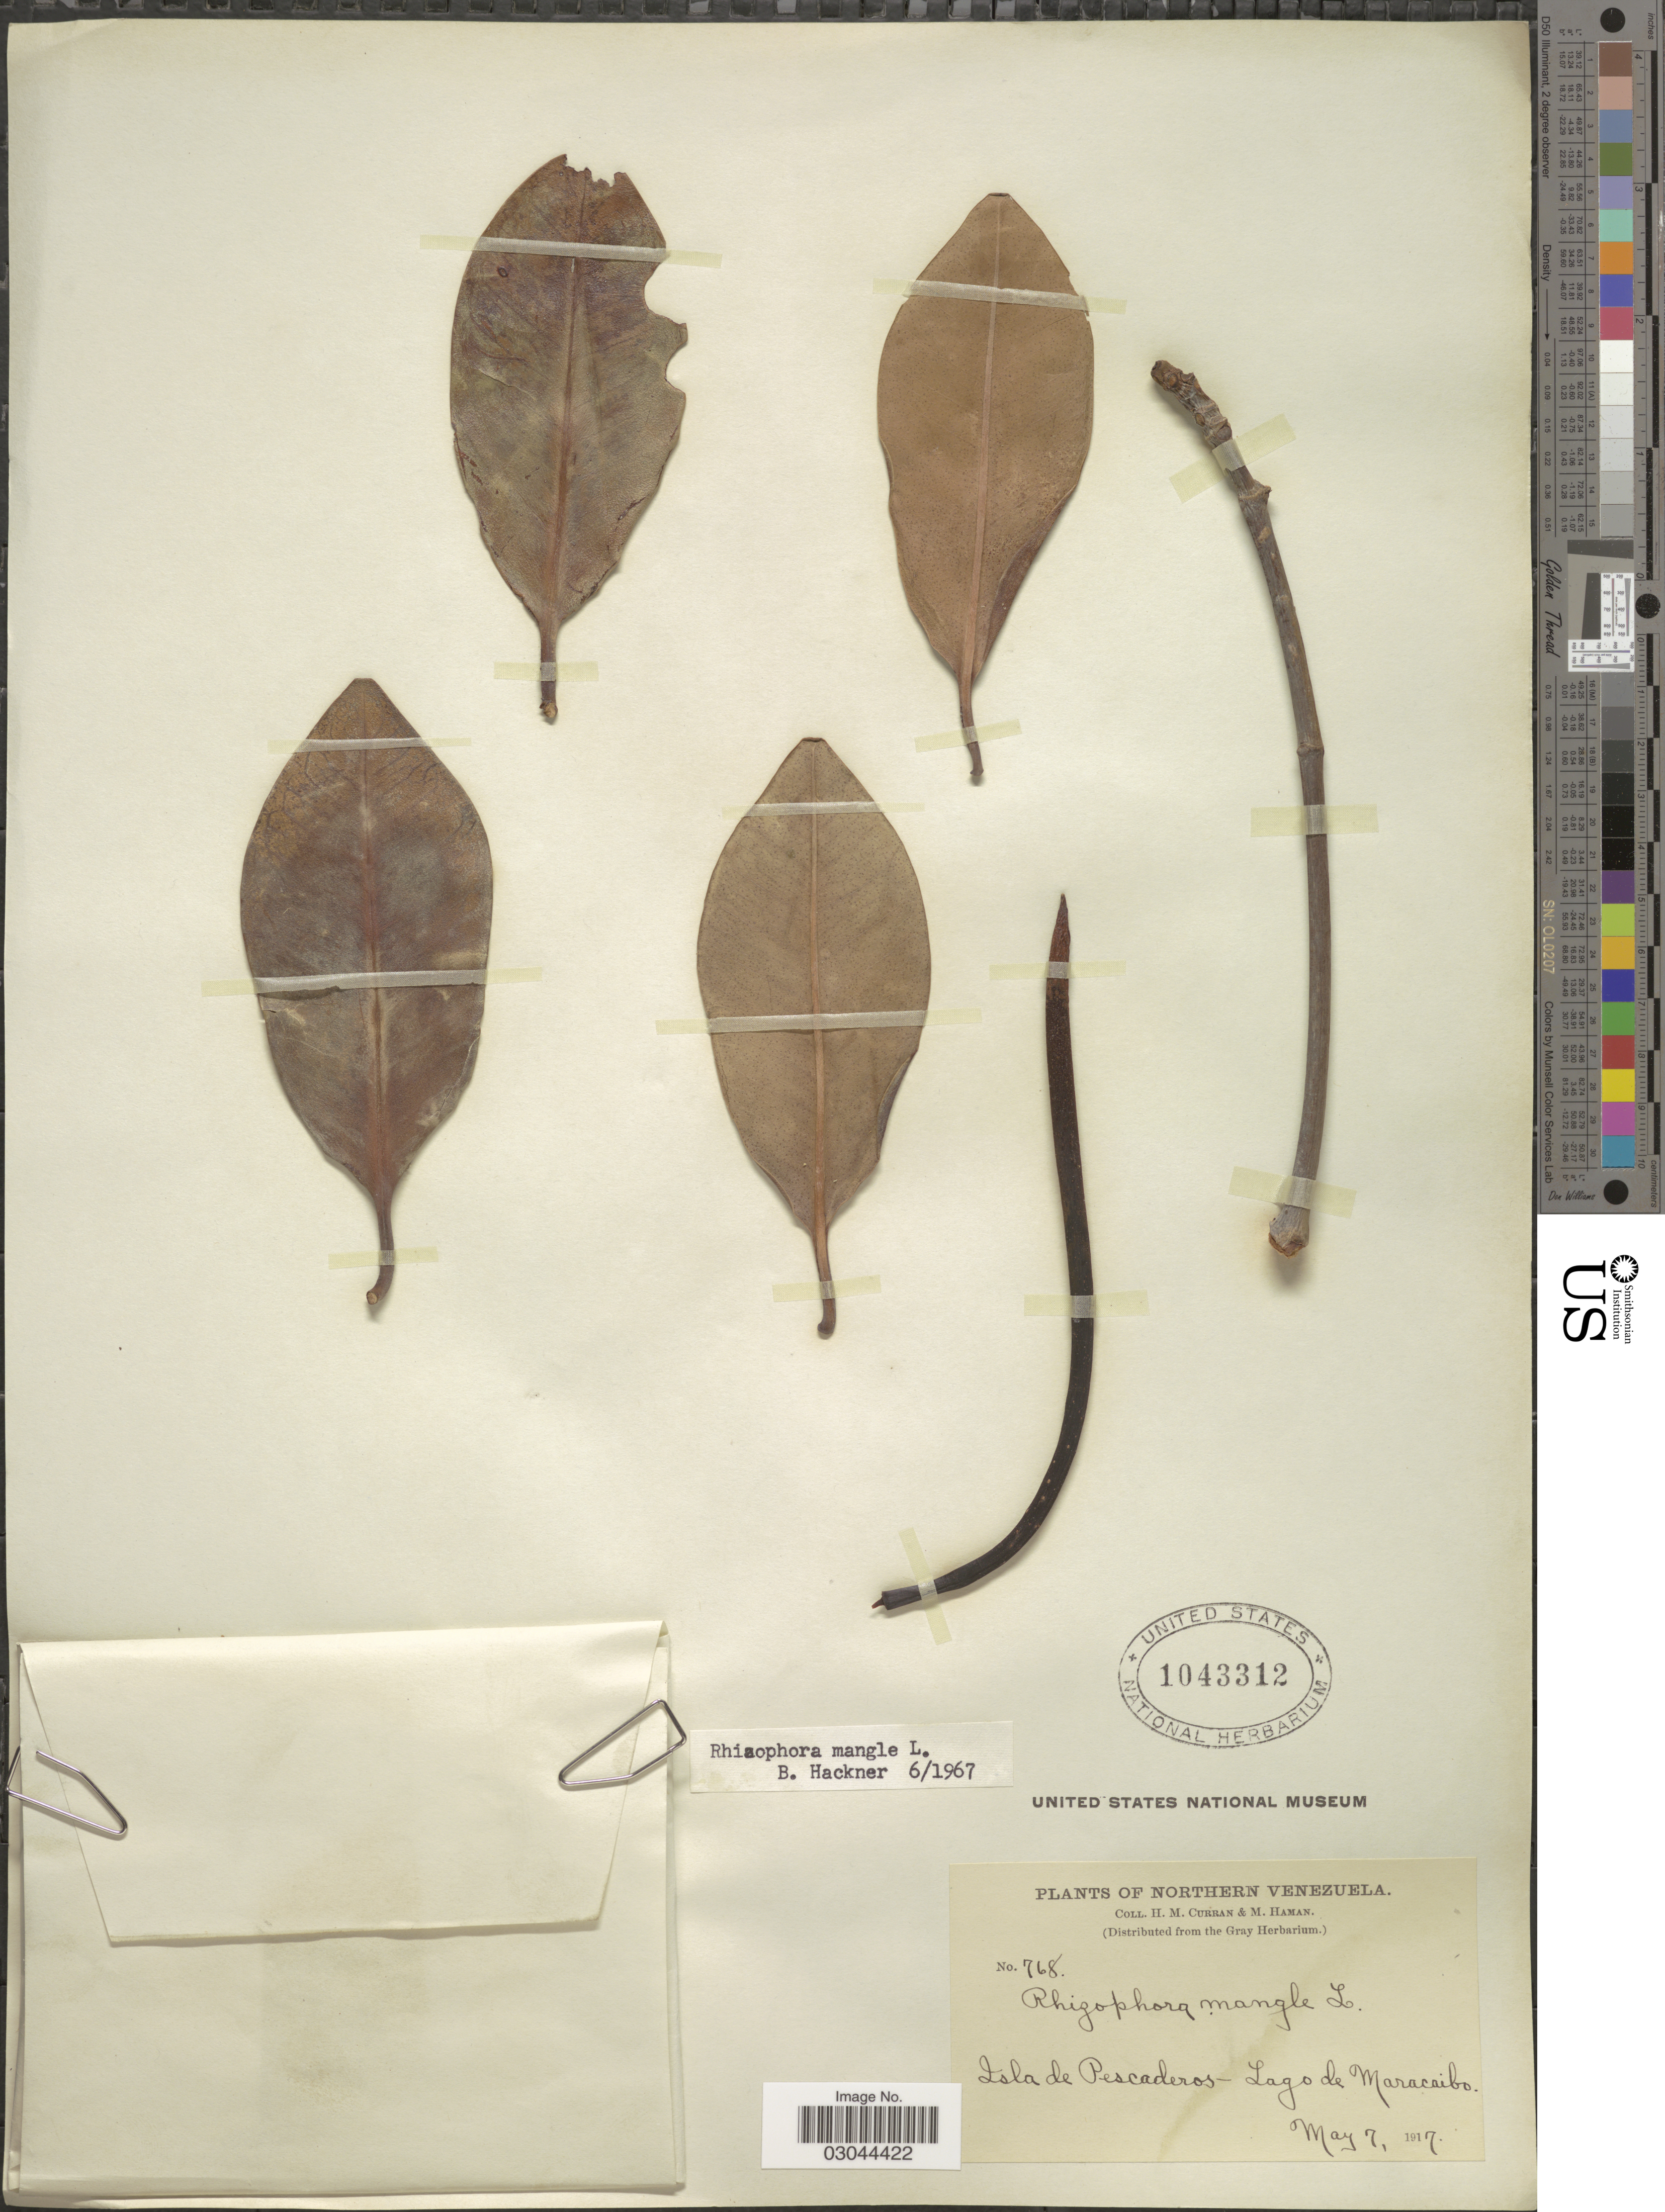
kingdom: Plantae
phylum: Tracheophyta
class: Magnoliopsida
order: Malpighiales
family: Rhizophoraceae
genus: Rhizophora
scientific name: Rhizophora mangle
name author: L.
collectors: H. M. Curran & M. Haman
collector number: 768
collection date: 1917-05-07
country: Venezuela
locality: Northern Venezuela. Isla de Pescaderos - Lago de Maracaibo.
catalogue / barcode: US 1043312